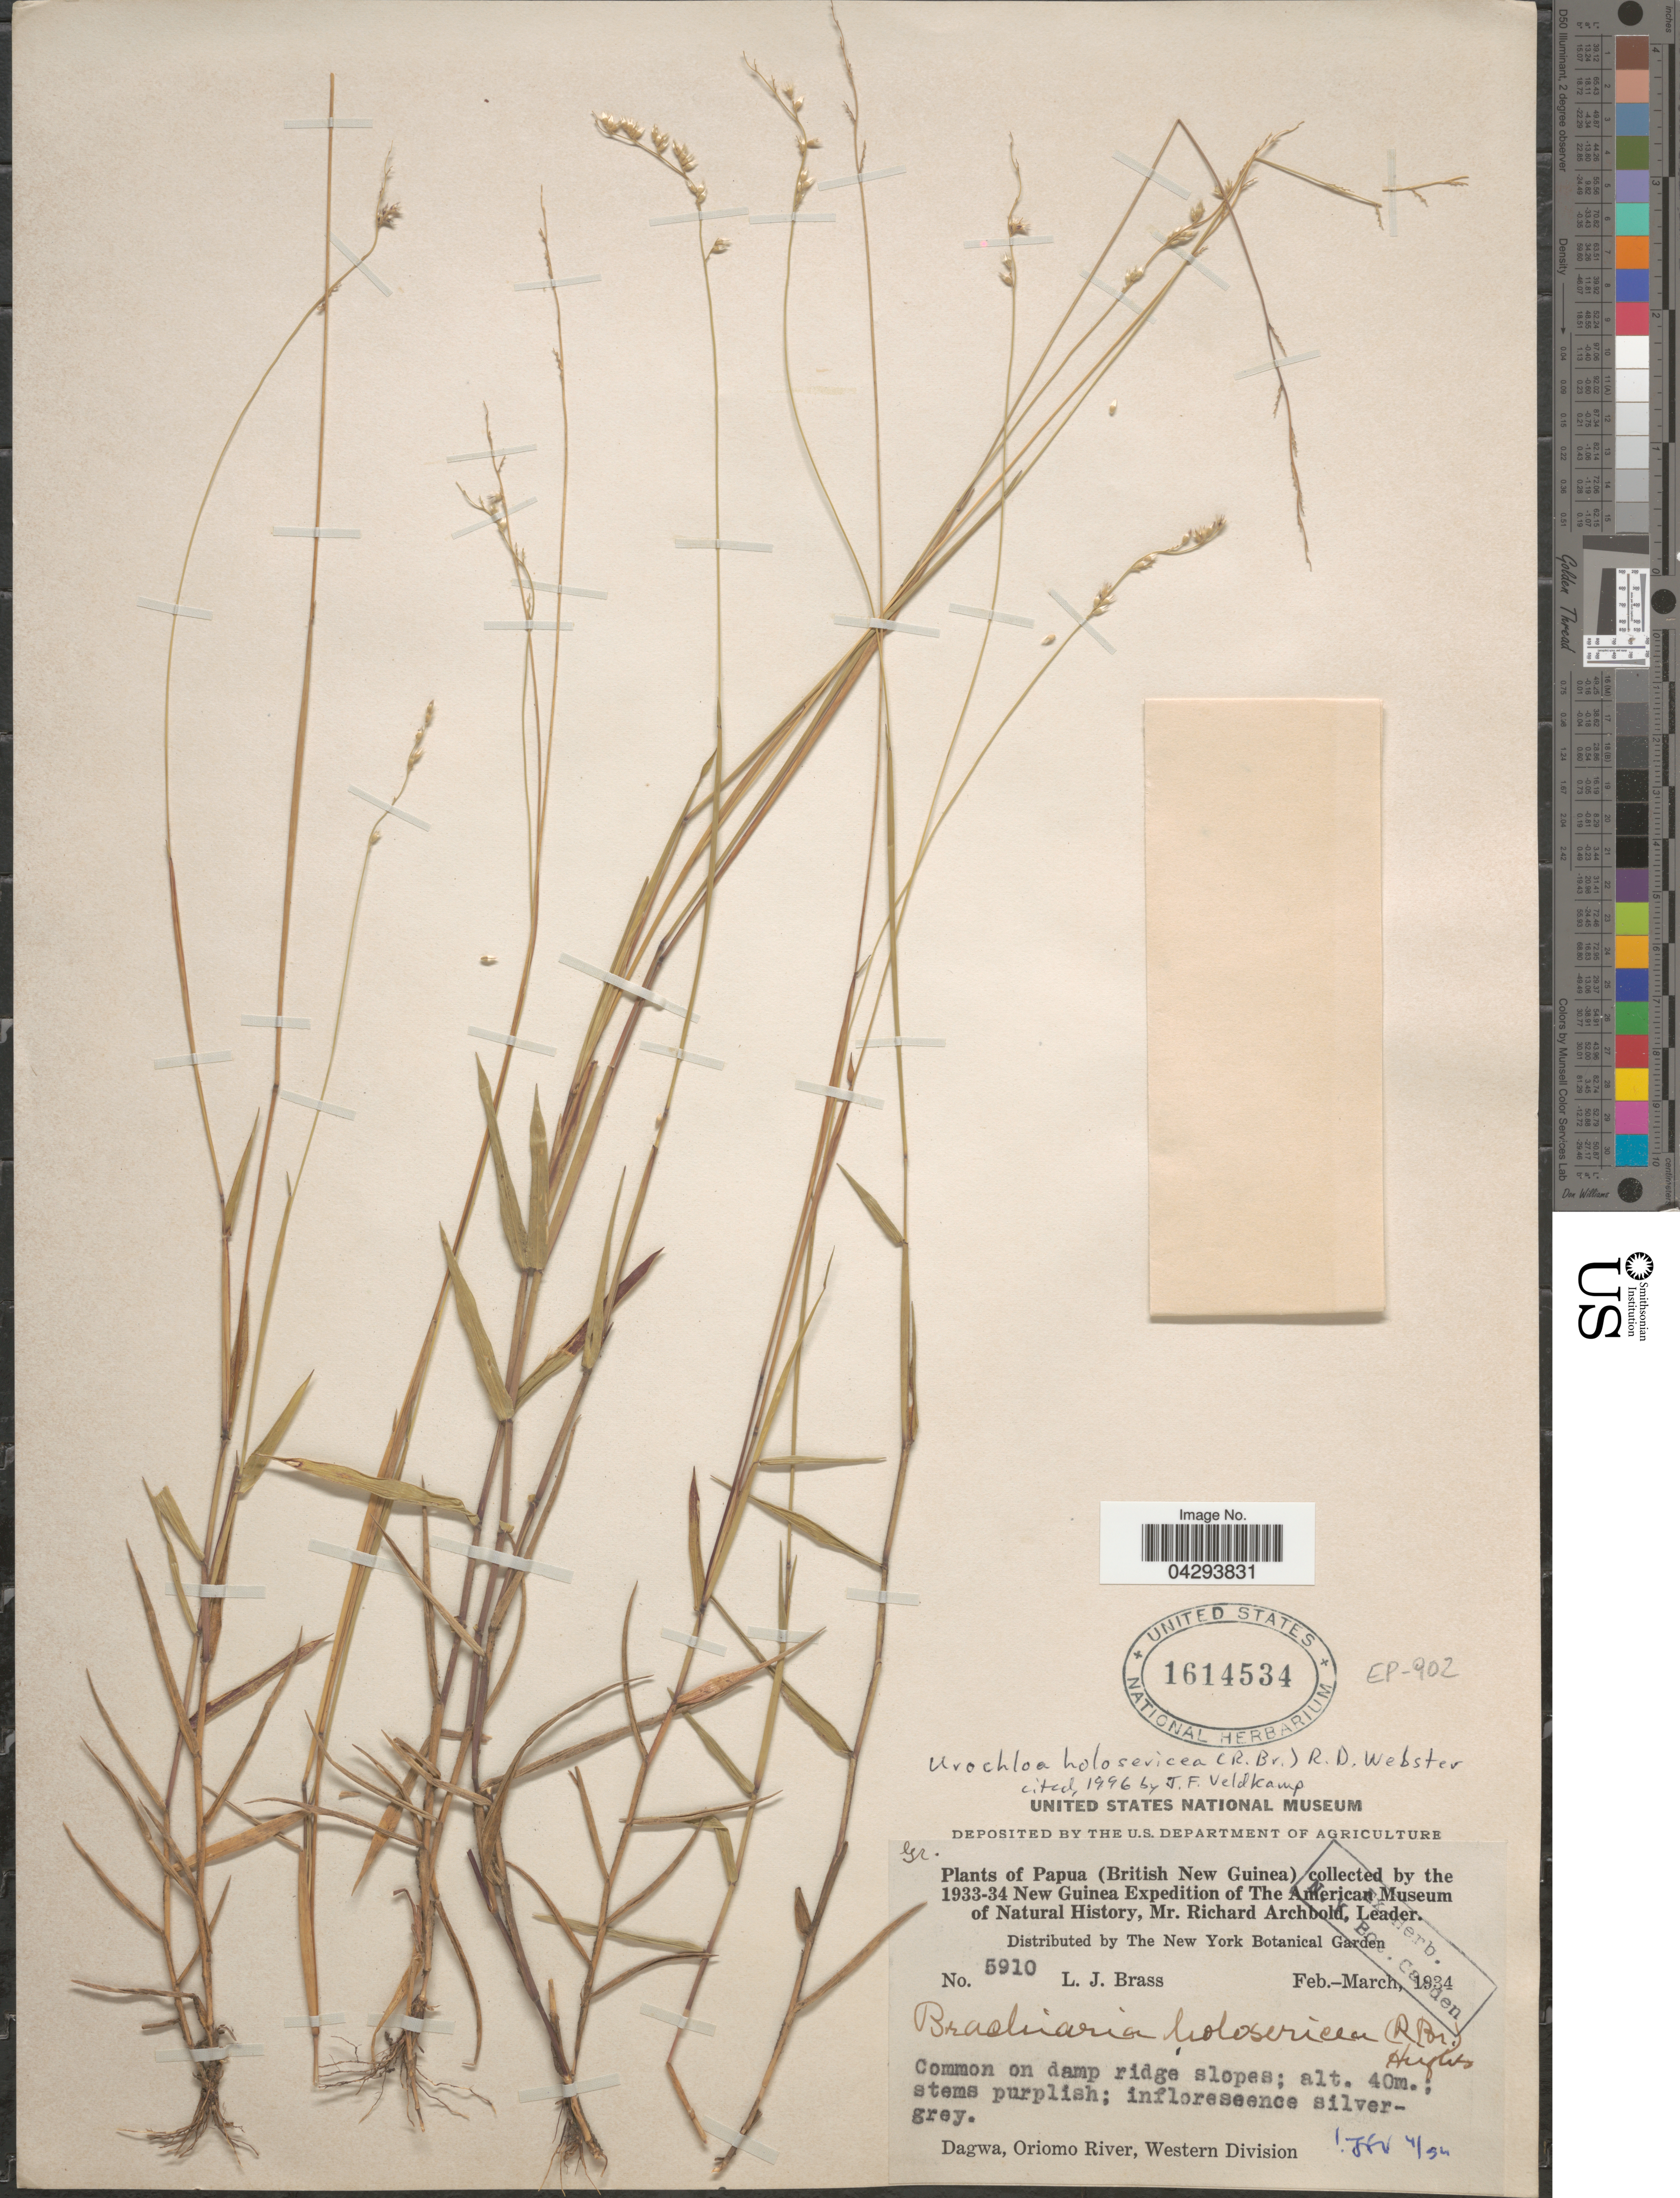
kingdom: Plantae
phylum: Tracheophyta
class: Liliopsida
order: Poales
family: Poaceae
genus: Urochloa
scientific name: Urochloa holosericea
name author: (R. Br.) R.D. Webster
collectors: L. J. Brass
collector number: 5910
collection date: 1934-02/1934-03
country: Papua New Guinea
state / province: Manus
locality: Papua (British New Guinea). 1933-34 New Guinea Expedition to The American Museum of Natural History. Common on damp ridge slopes. Dagwa, Oriomo River, Western Division.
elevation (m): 40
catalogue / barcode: US 1614534